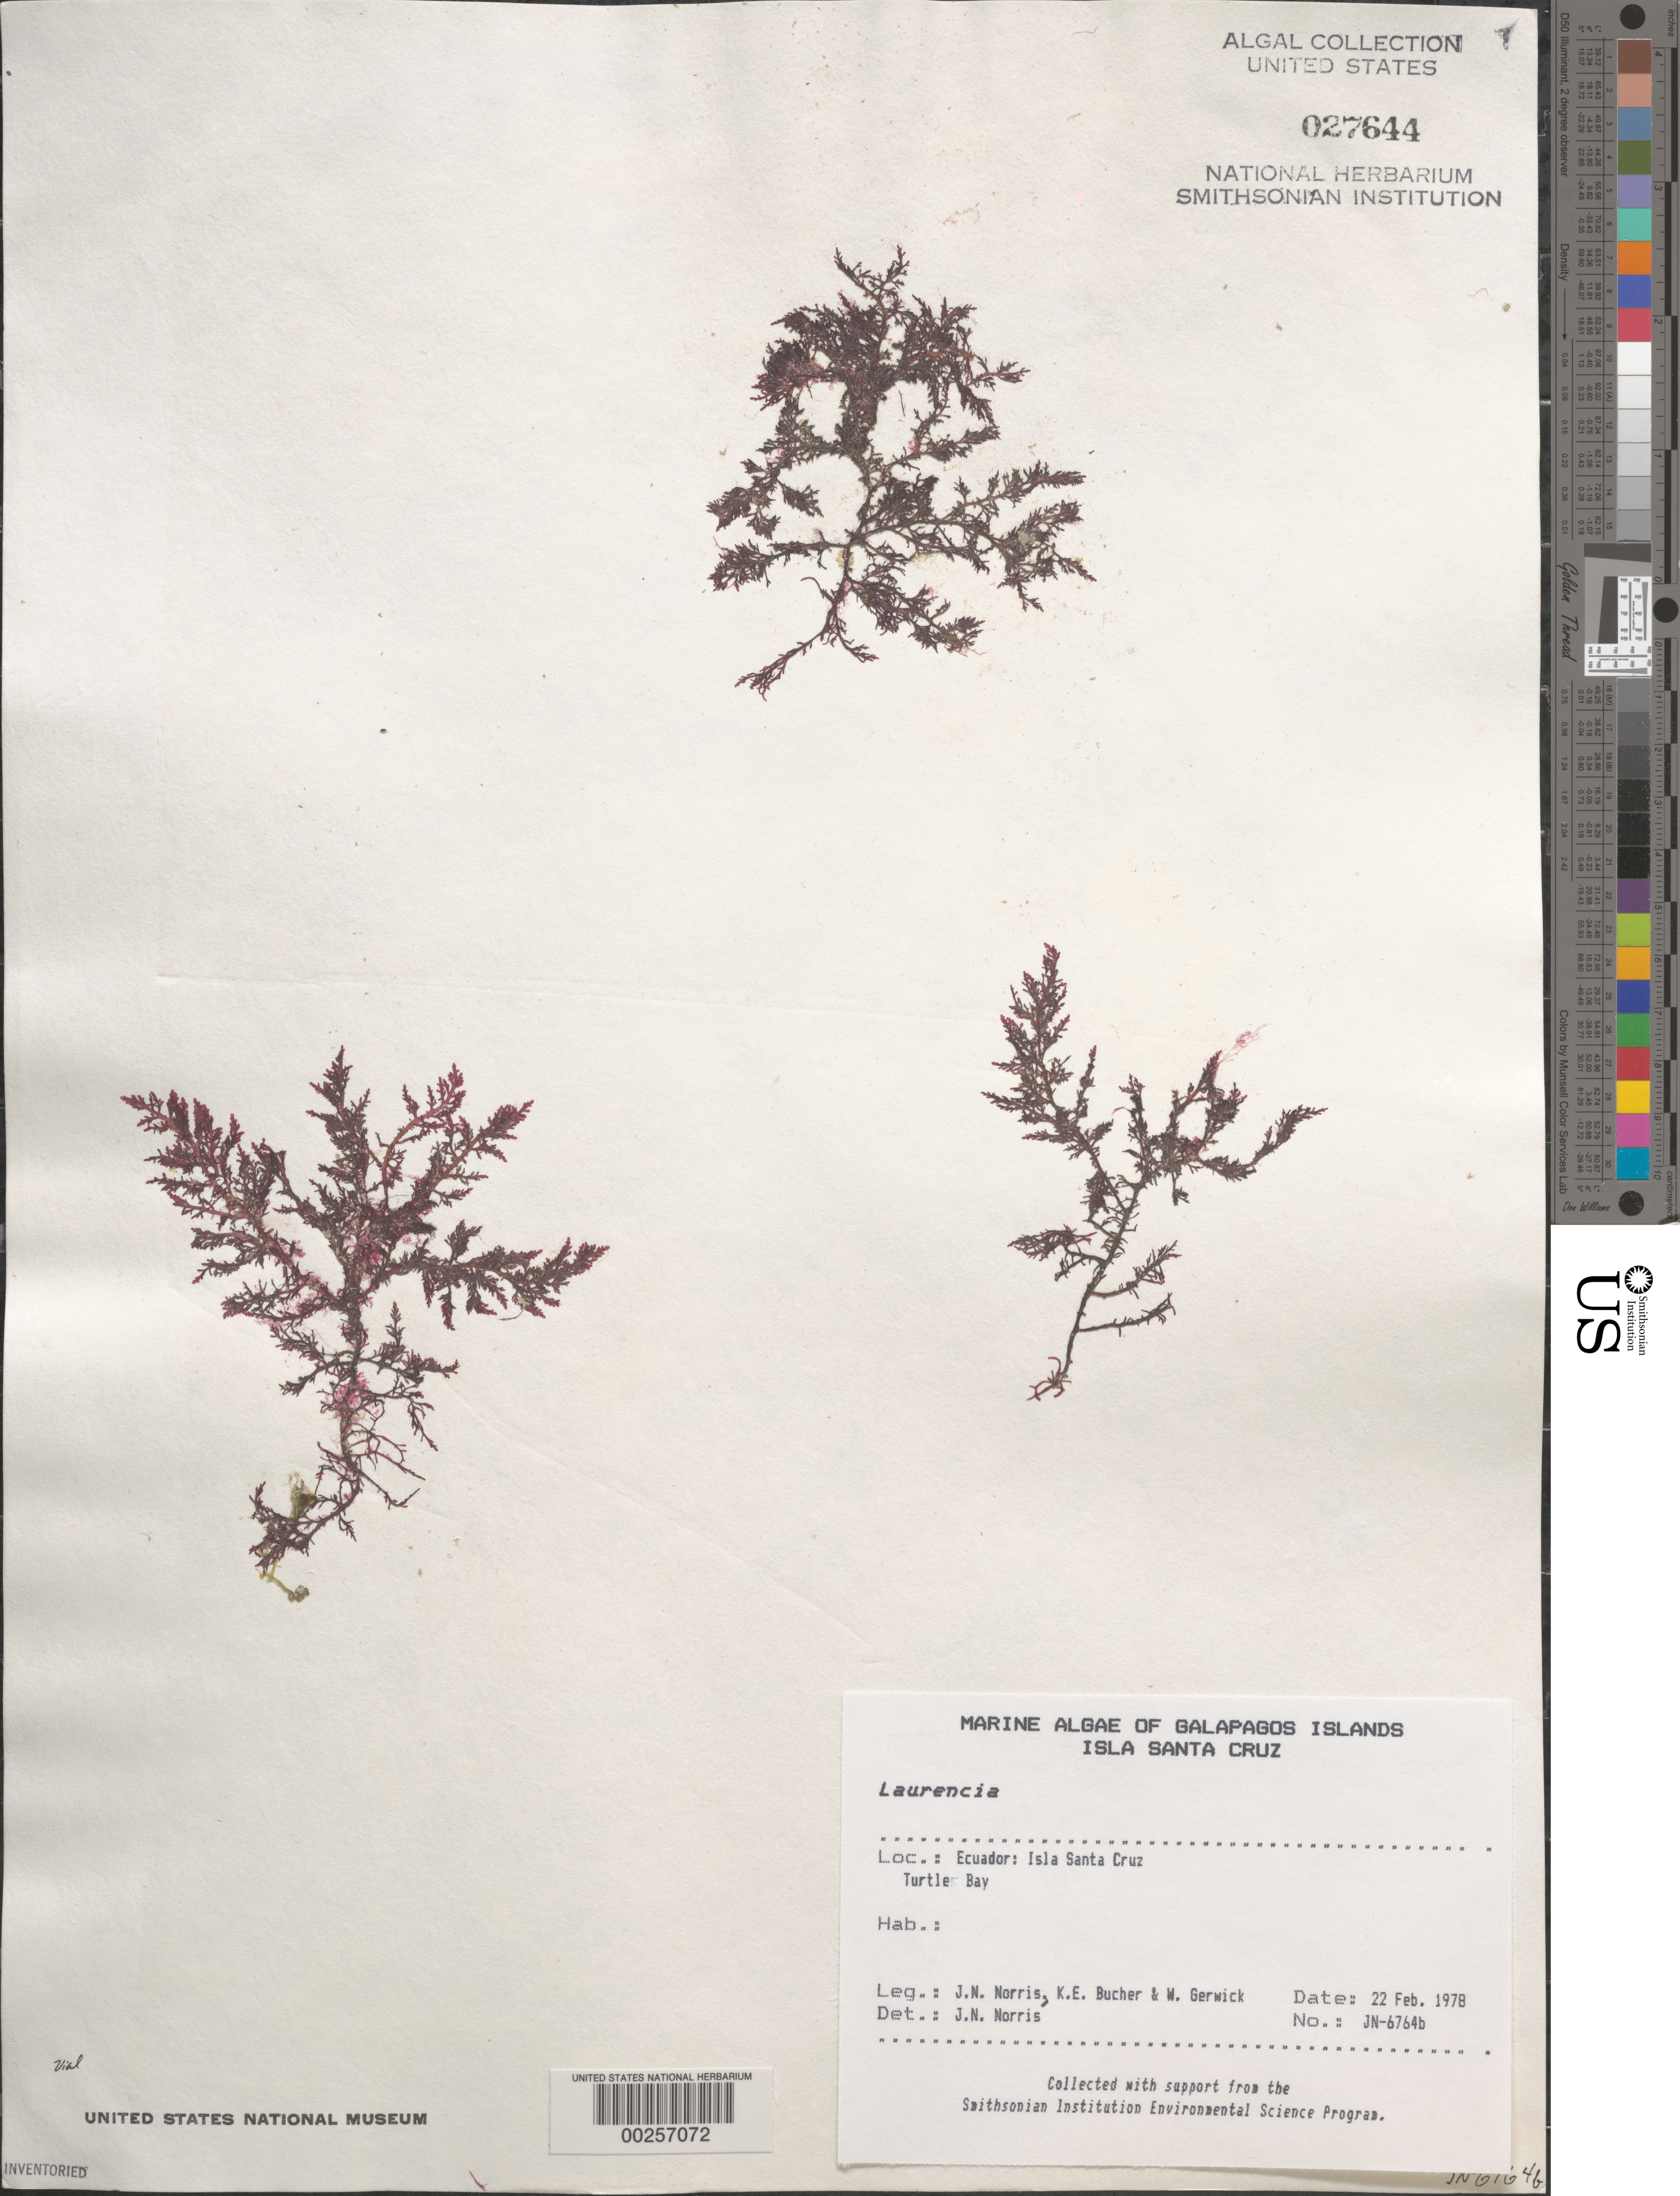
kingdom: Plantae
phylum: Rhodophyta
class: Florideophyceae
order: Ceramiales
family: Rhodomelaceae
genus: Laurencia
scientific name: Laurencia sp.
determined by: Norris, James N.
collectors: J. N. Norris, K. E. Bucher & W. Gerwick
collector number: JN-6764b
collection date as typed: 22 Feb 1978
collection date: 1978-02-22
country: Ecuador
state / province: Colón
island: Santa Cruz [Indefatigable, Chaves]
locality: Turtle Bay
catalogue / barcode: US 27644